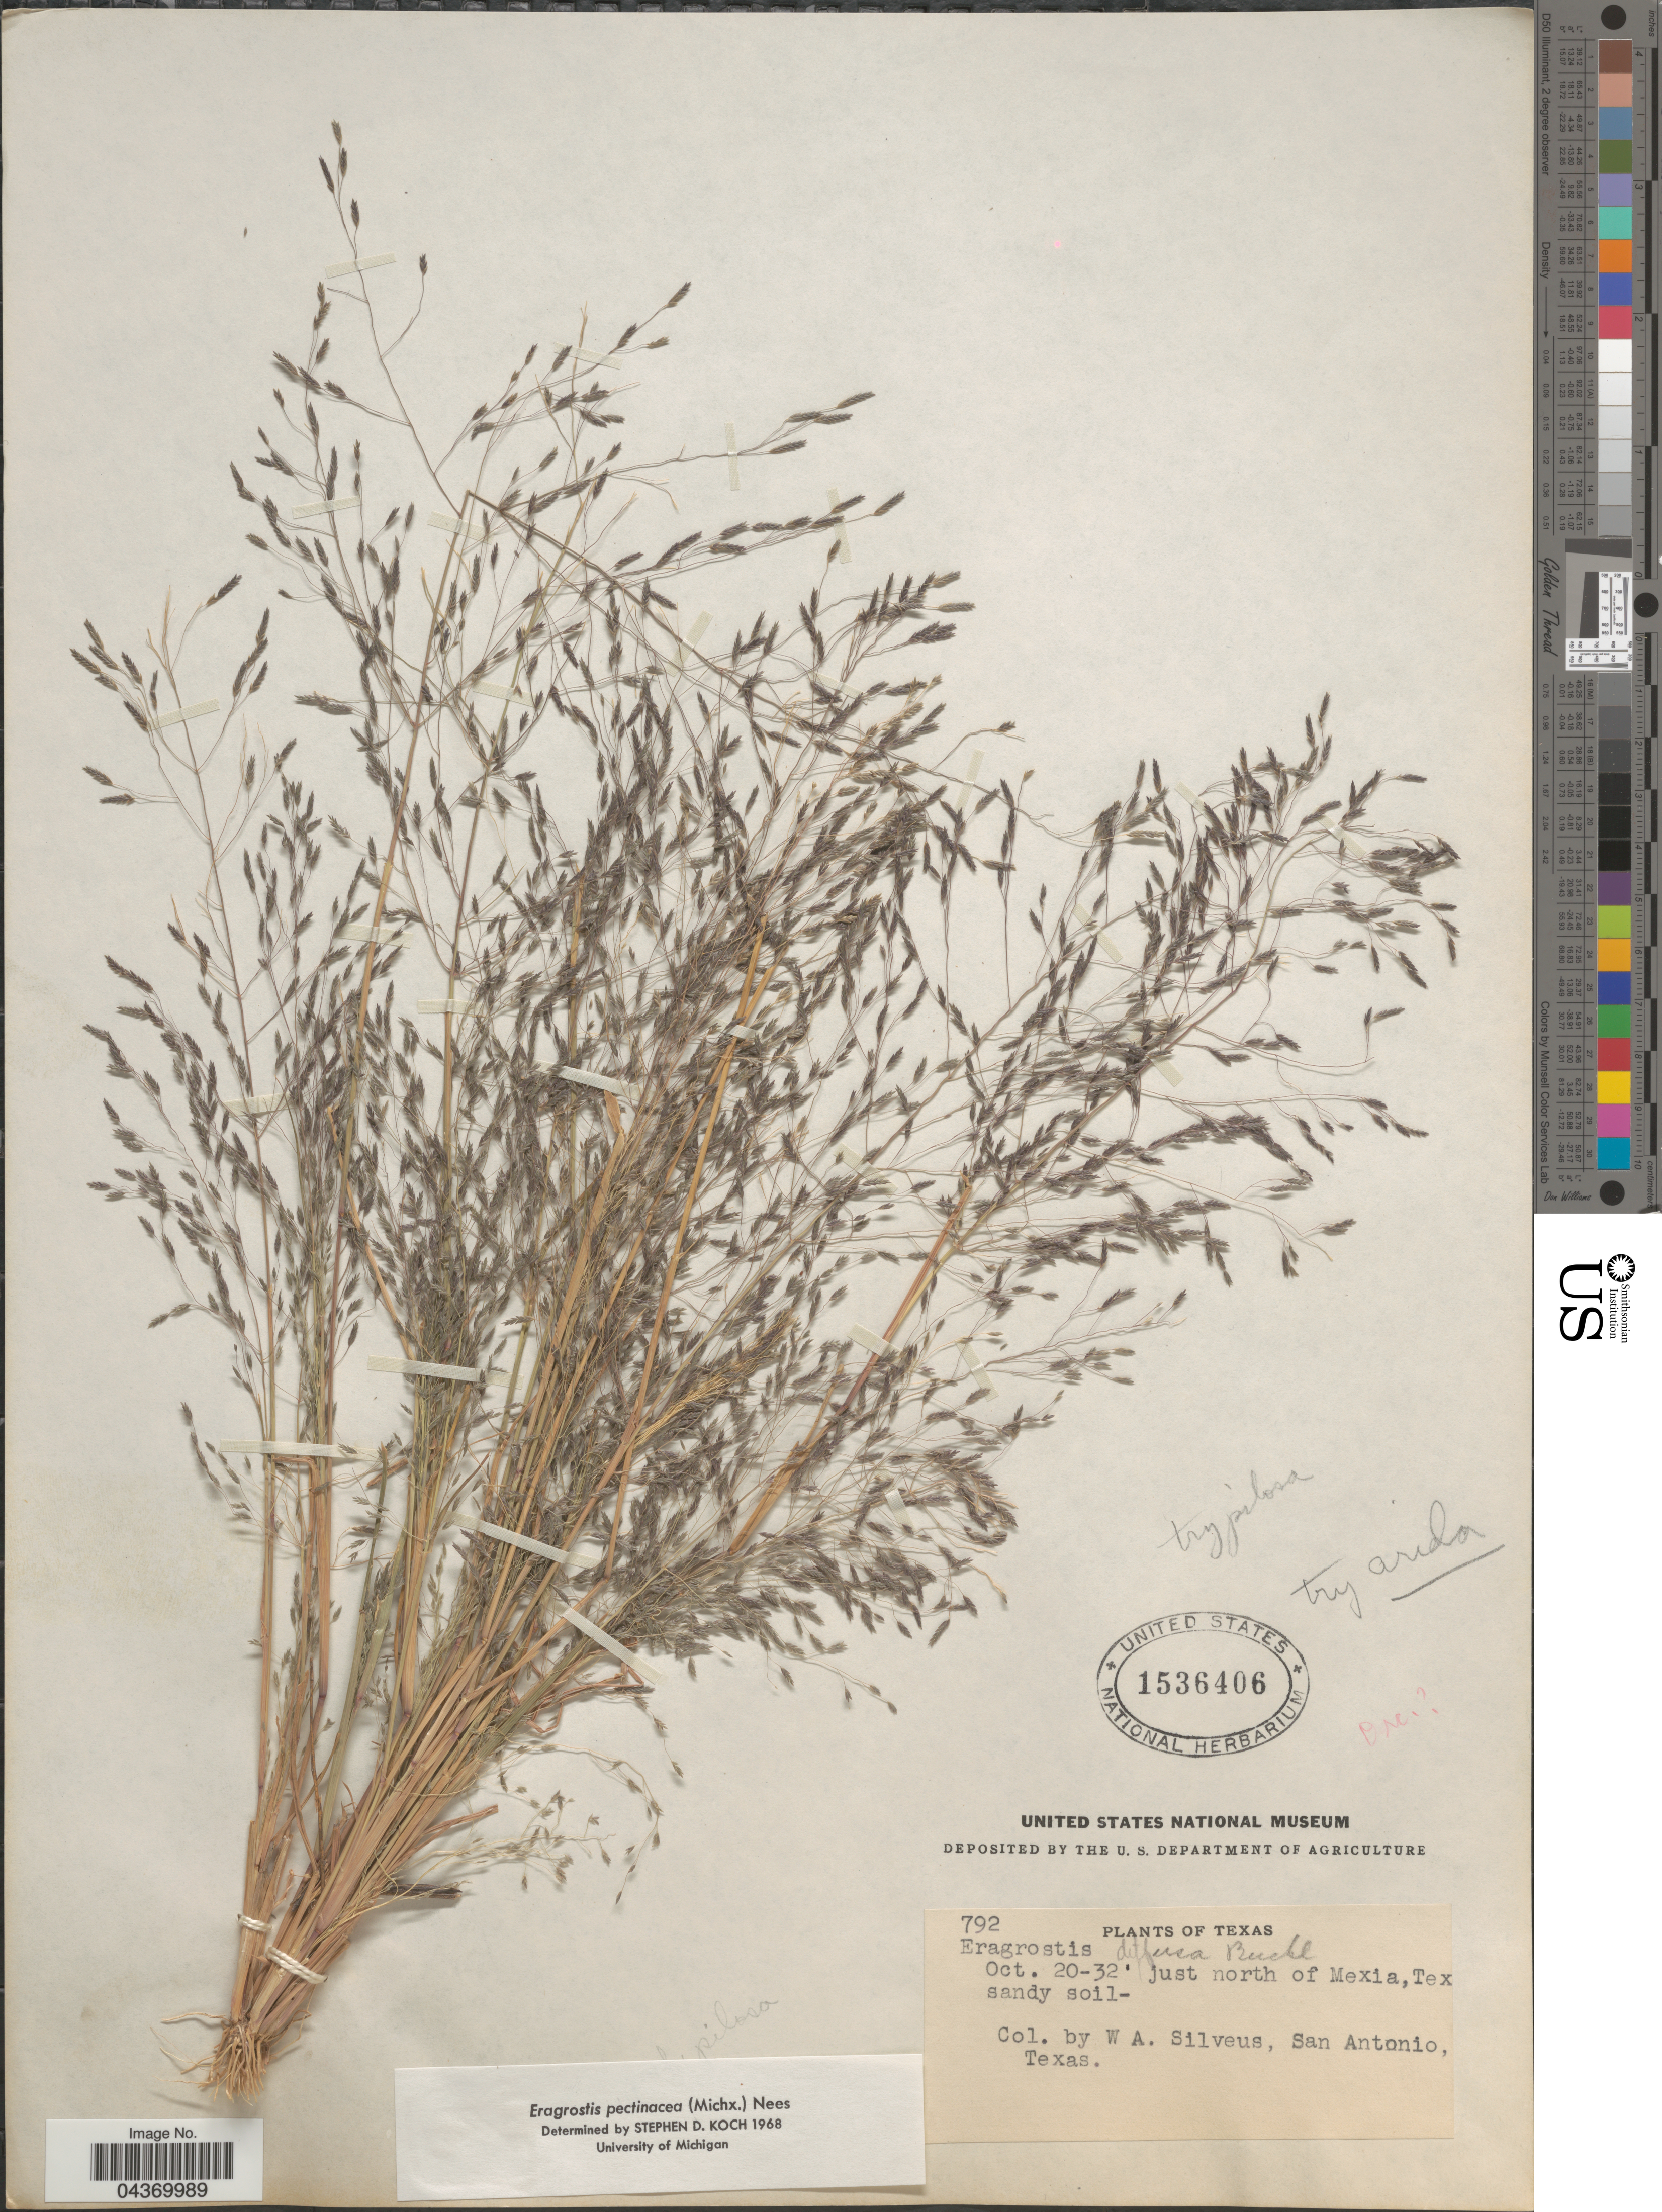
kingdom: Plantae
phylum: Tracheophyta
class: Liliopsida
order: Poales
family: Poaceae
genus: Eragrostis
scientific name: Eragrostis pectinacea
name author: (Michx.) Nees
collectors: W. Silveus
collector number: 792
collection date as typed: Transcribed d/m/y: 20/10/32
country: United States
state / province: Texas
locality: Just north of Mexia.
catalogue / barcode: US 1536406